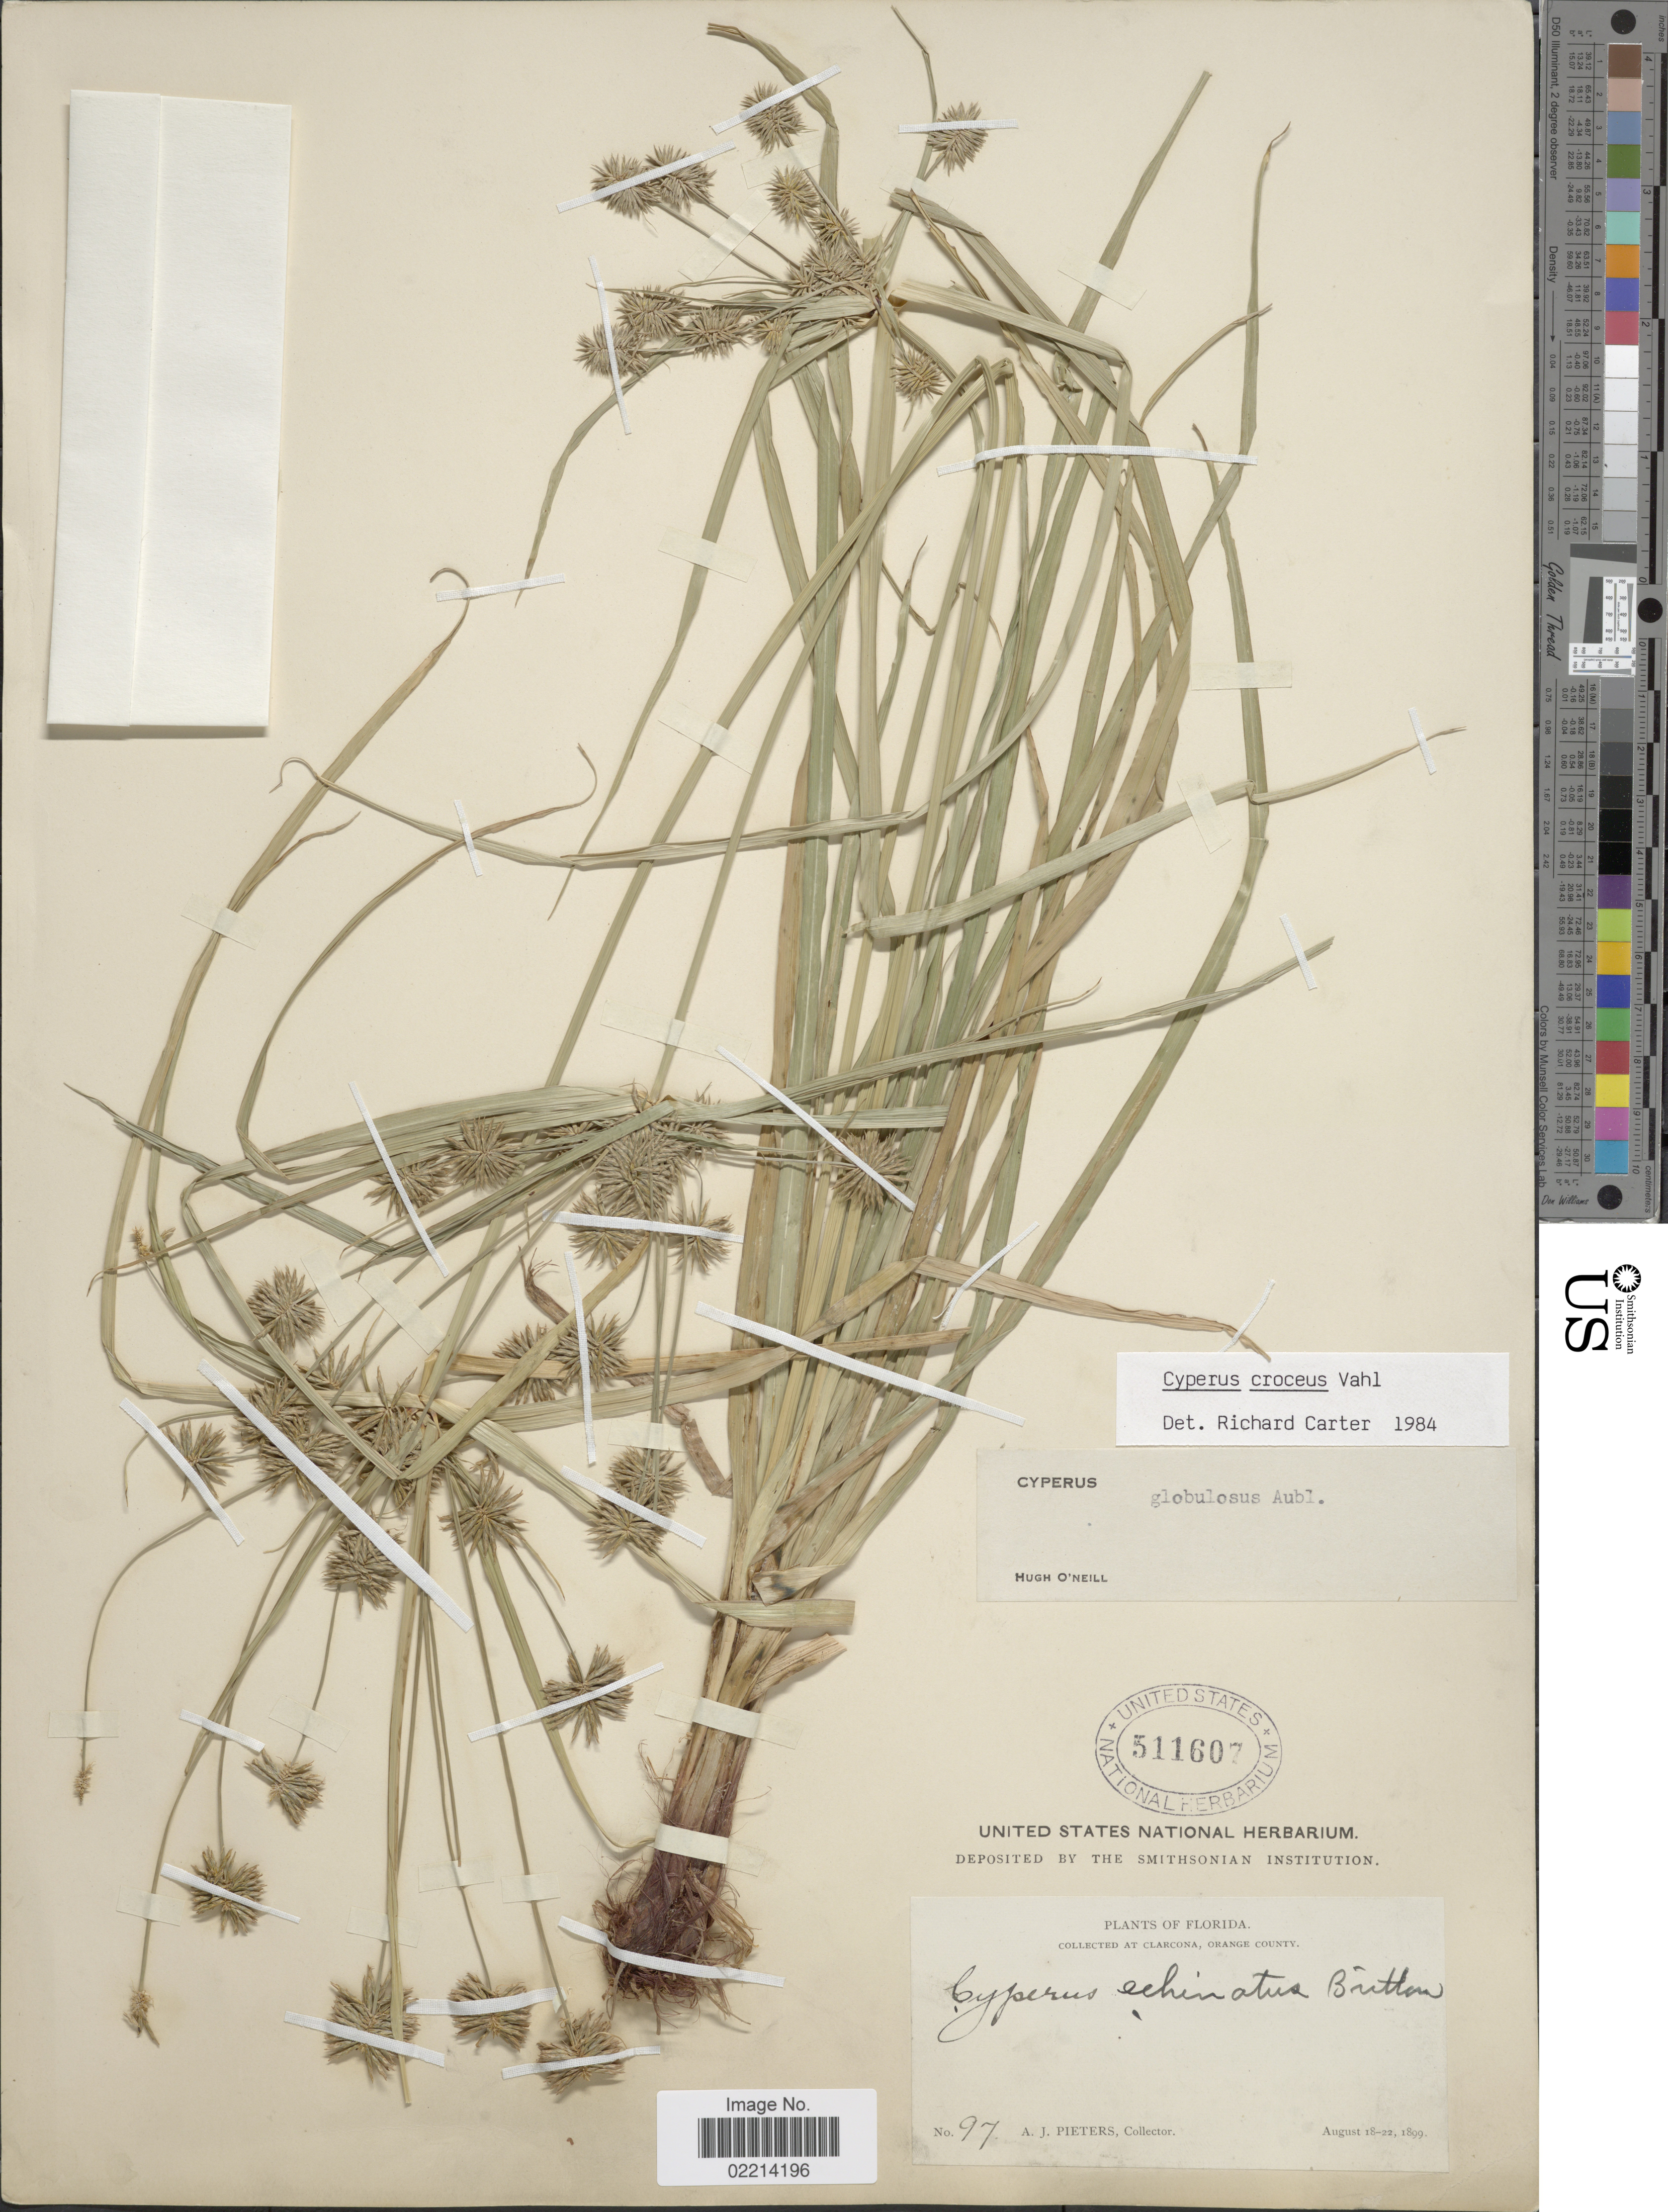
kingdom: Plantae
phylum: Tracheophyta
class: Liliopsida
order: Poales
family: Cyperaceae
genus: Cyperus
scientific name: Cyperus croceus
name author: Vahl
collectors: A. Pieters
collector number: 97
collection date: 1899-08-18/1899-08-22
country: United States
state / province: Florida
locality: At Clarcona, Orange County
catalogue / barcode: US 511607